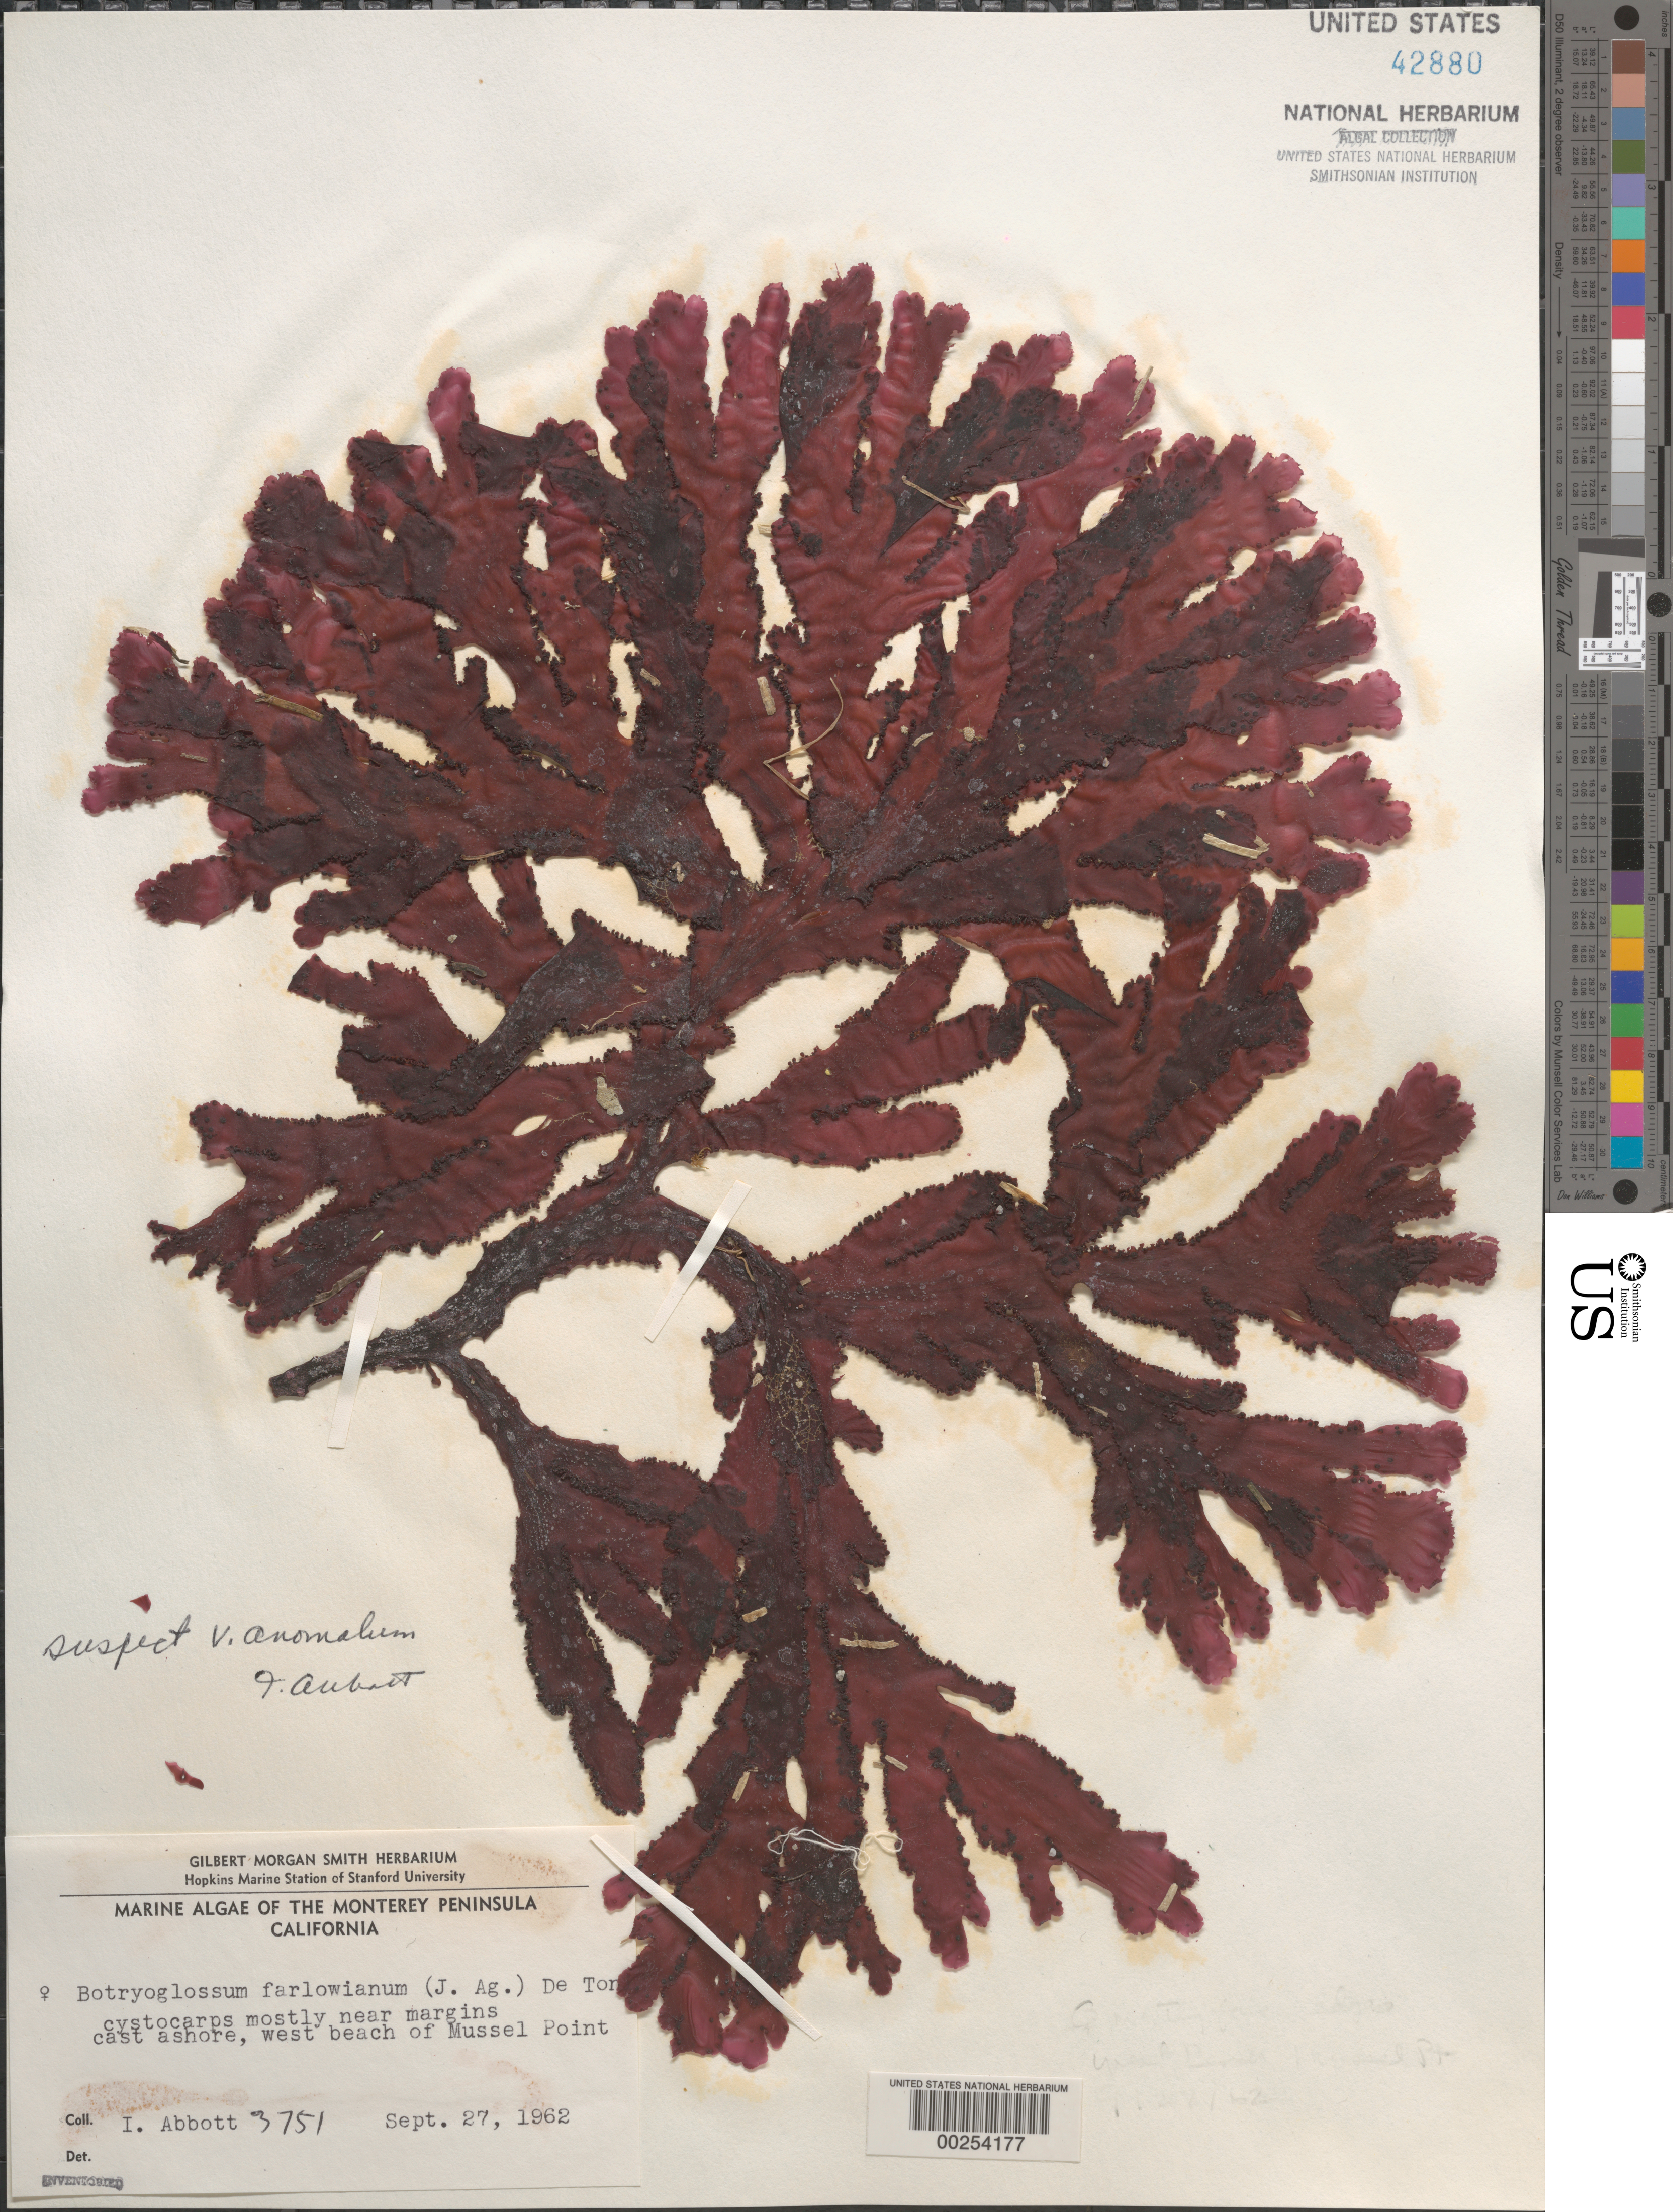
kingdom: Plantae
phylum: Rhodophyta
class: Florideophyceae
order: Ceramiales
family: Delesseriaceae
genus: Botryoglossum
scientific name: Botryoglossum farlowianum var. anomalum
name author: Hollenb. & I.A. Abbott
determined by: Abbott, Isabella A.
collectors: I. A. Abbott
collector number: IAA 3751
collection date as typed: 27 Sep 1962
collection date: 1962-09-27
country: United States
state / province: California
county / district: Monterey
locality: West beach of Mussel Point, Monterey Peninsula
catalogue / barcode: US 42880